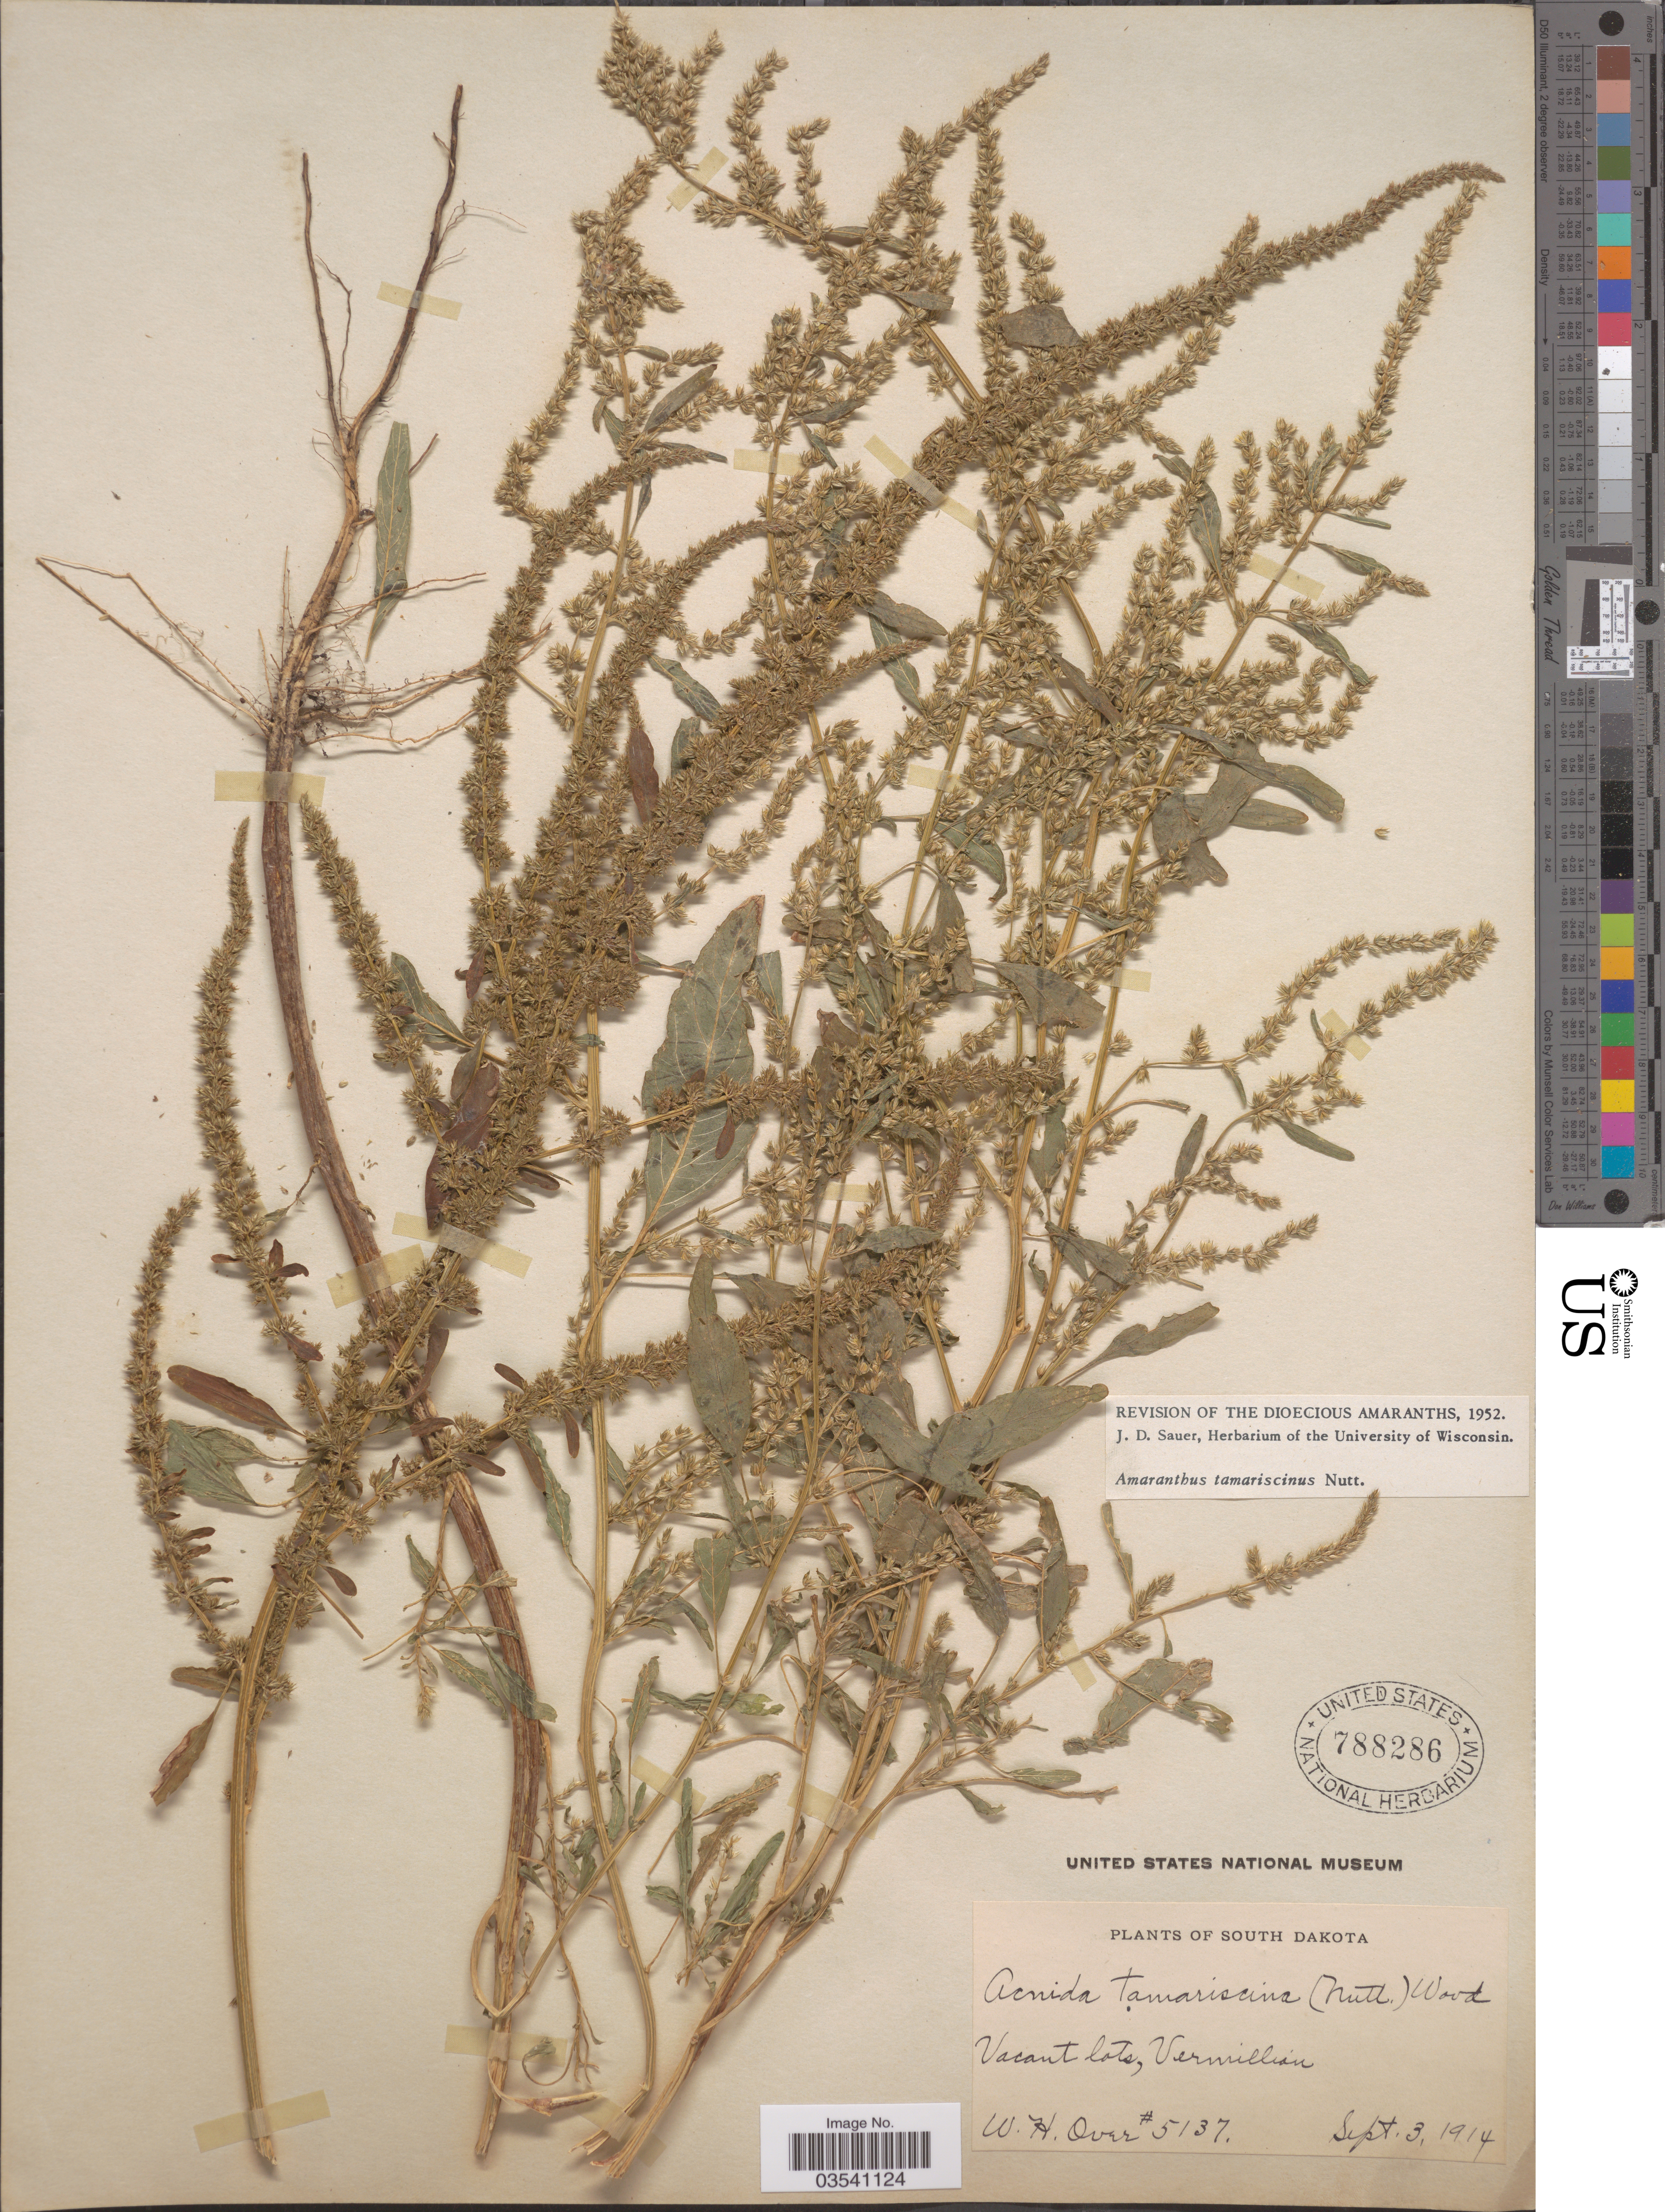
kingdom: Plantae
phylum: Tracheophyta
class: Magnoliopsida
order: Caryophyllales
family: Amaranthaceae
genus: Amaranthus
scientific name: Amaranthus tamariscinus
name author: Nutt.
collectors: W. Over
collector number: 5137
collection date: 1914-09-03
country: United States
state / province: South Dakota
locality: Vacant lots, Vermillion.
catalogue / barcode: US 788286